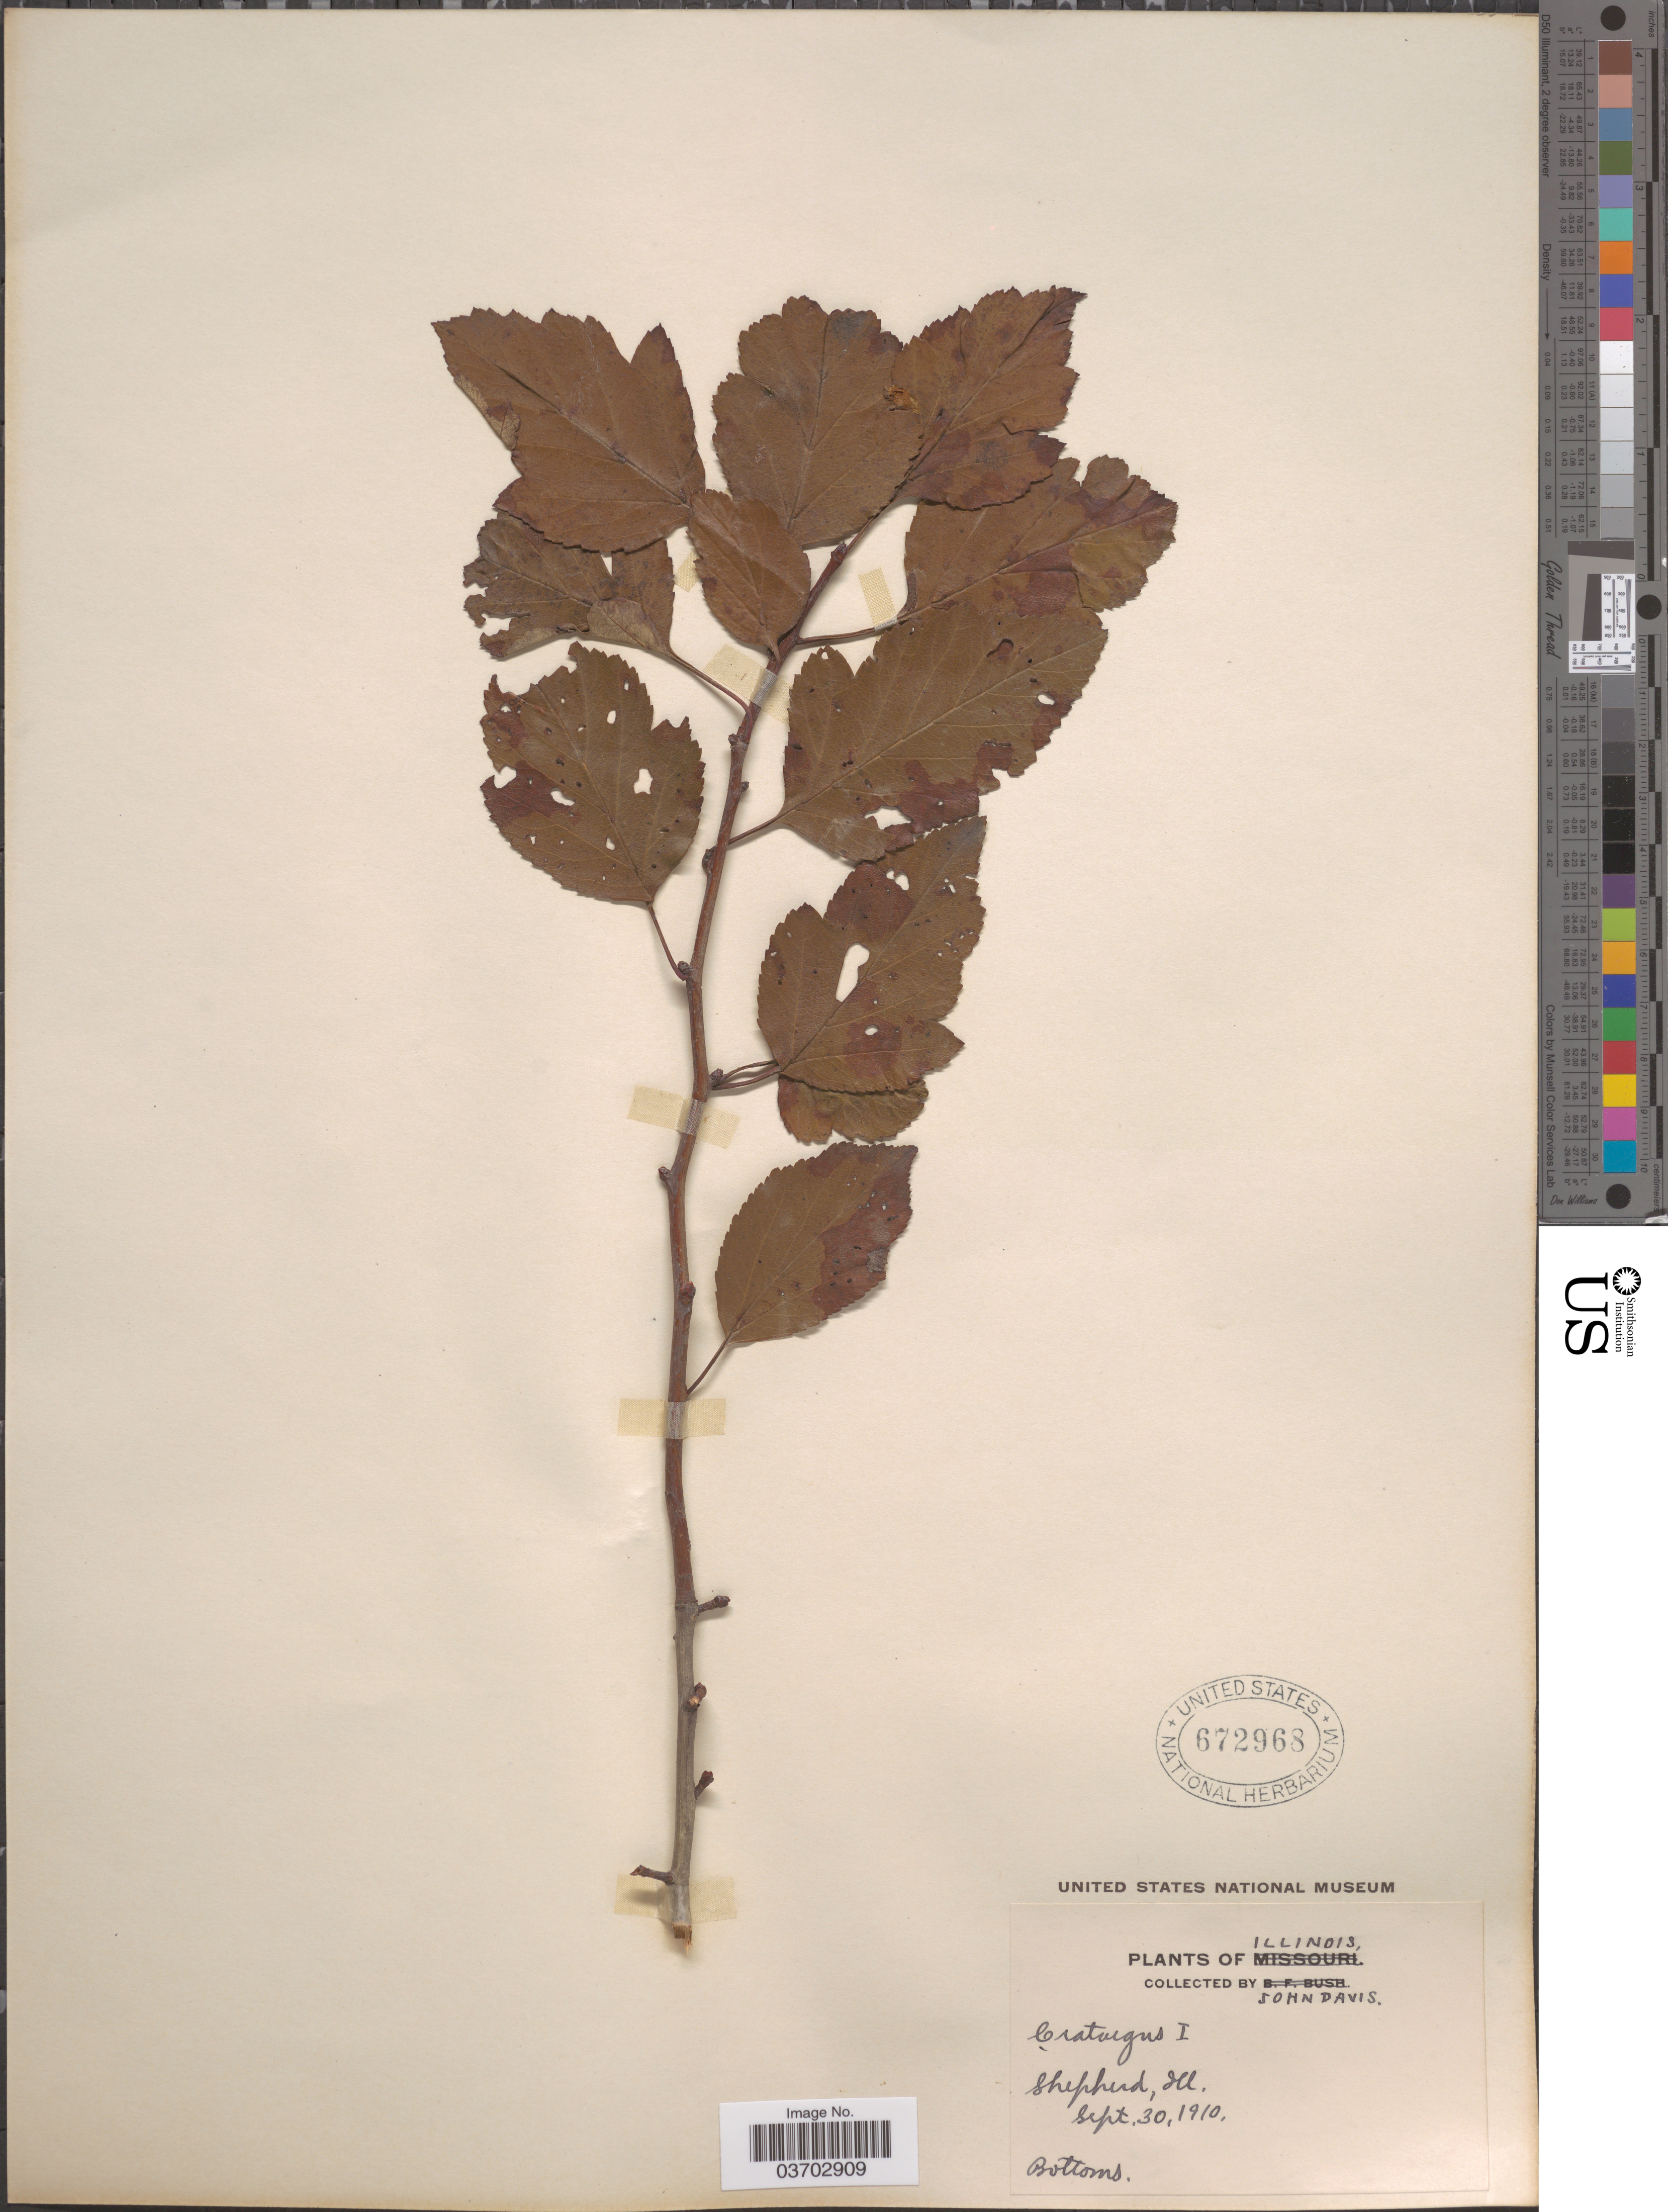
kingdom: Plantae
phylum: Tracheophyta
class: Magnoliopsida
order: Rosales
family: Rosaceae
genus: Crataegus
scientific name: Crataegus sp.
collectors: J. Davis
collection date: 1910-09-30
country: United States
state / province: Illinois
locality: Shepherd.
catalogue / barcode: US 672968